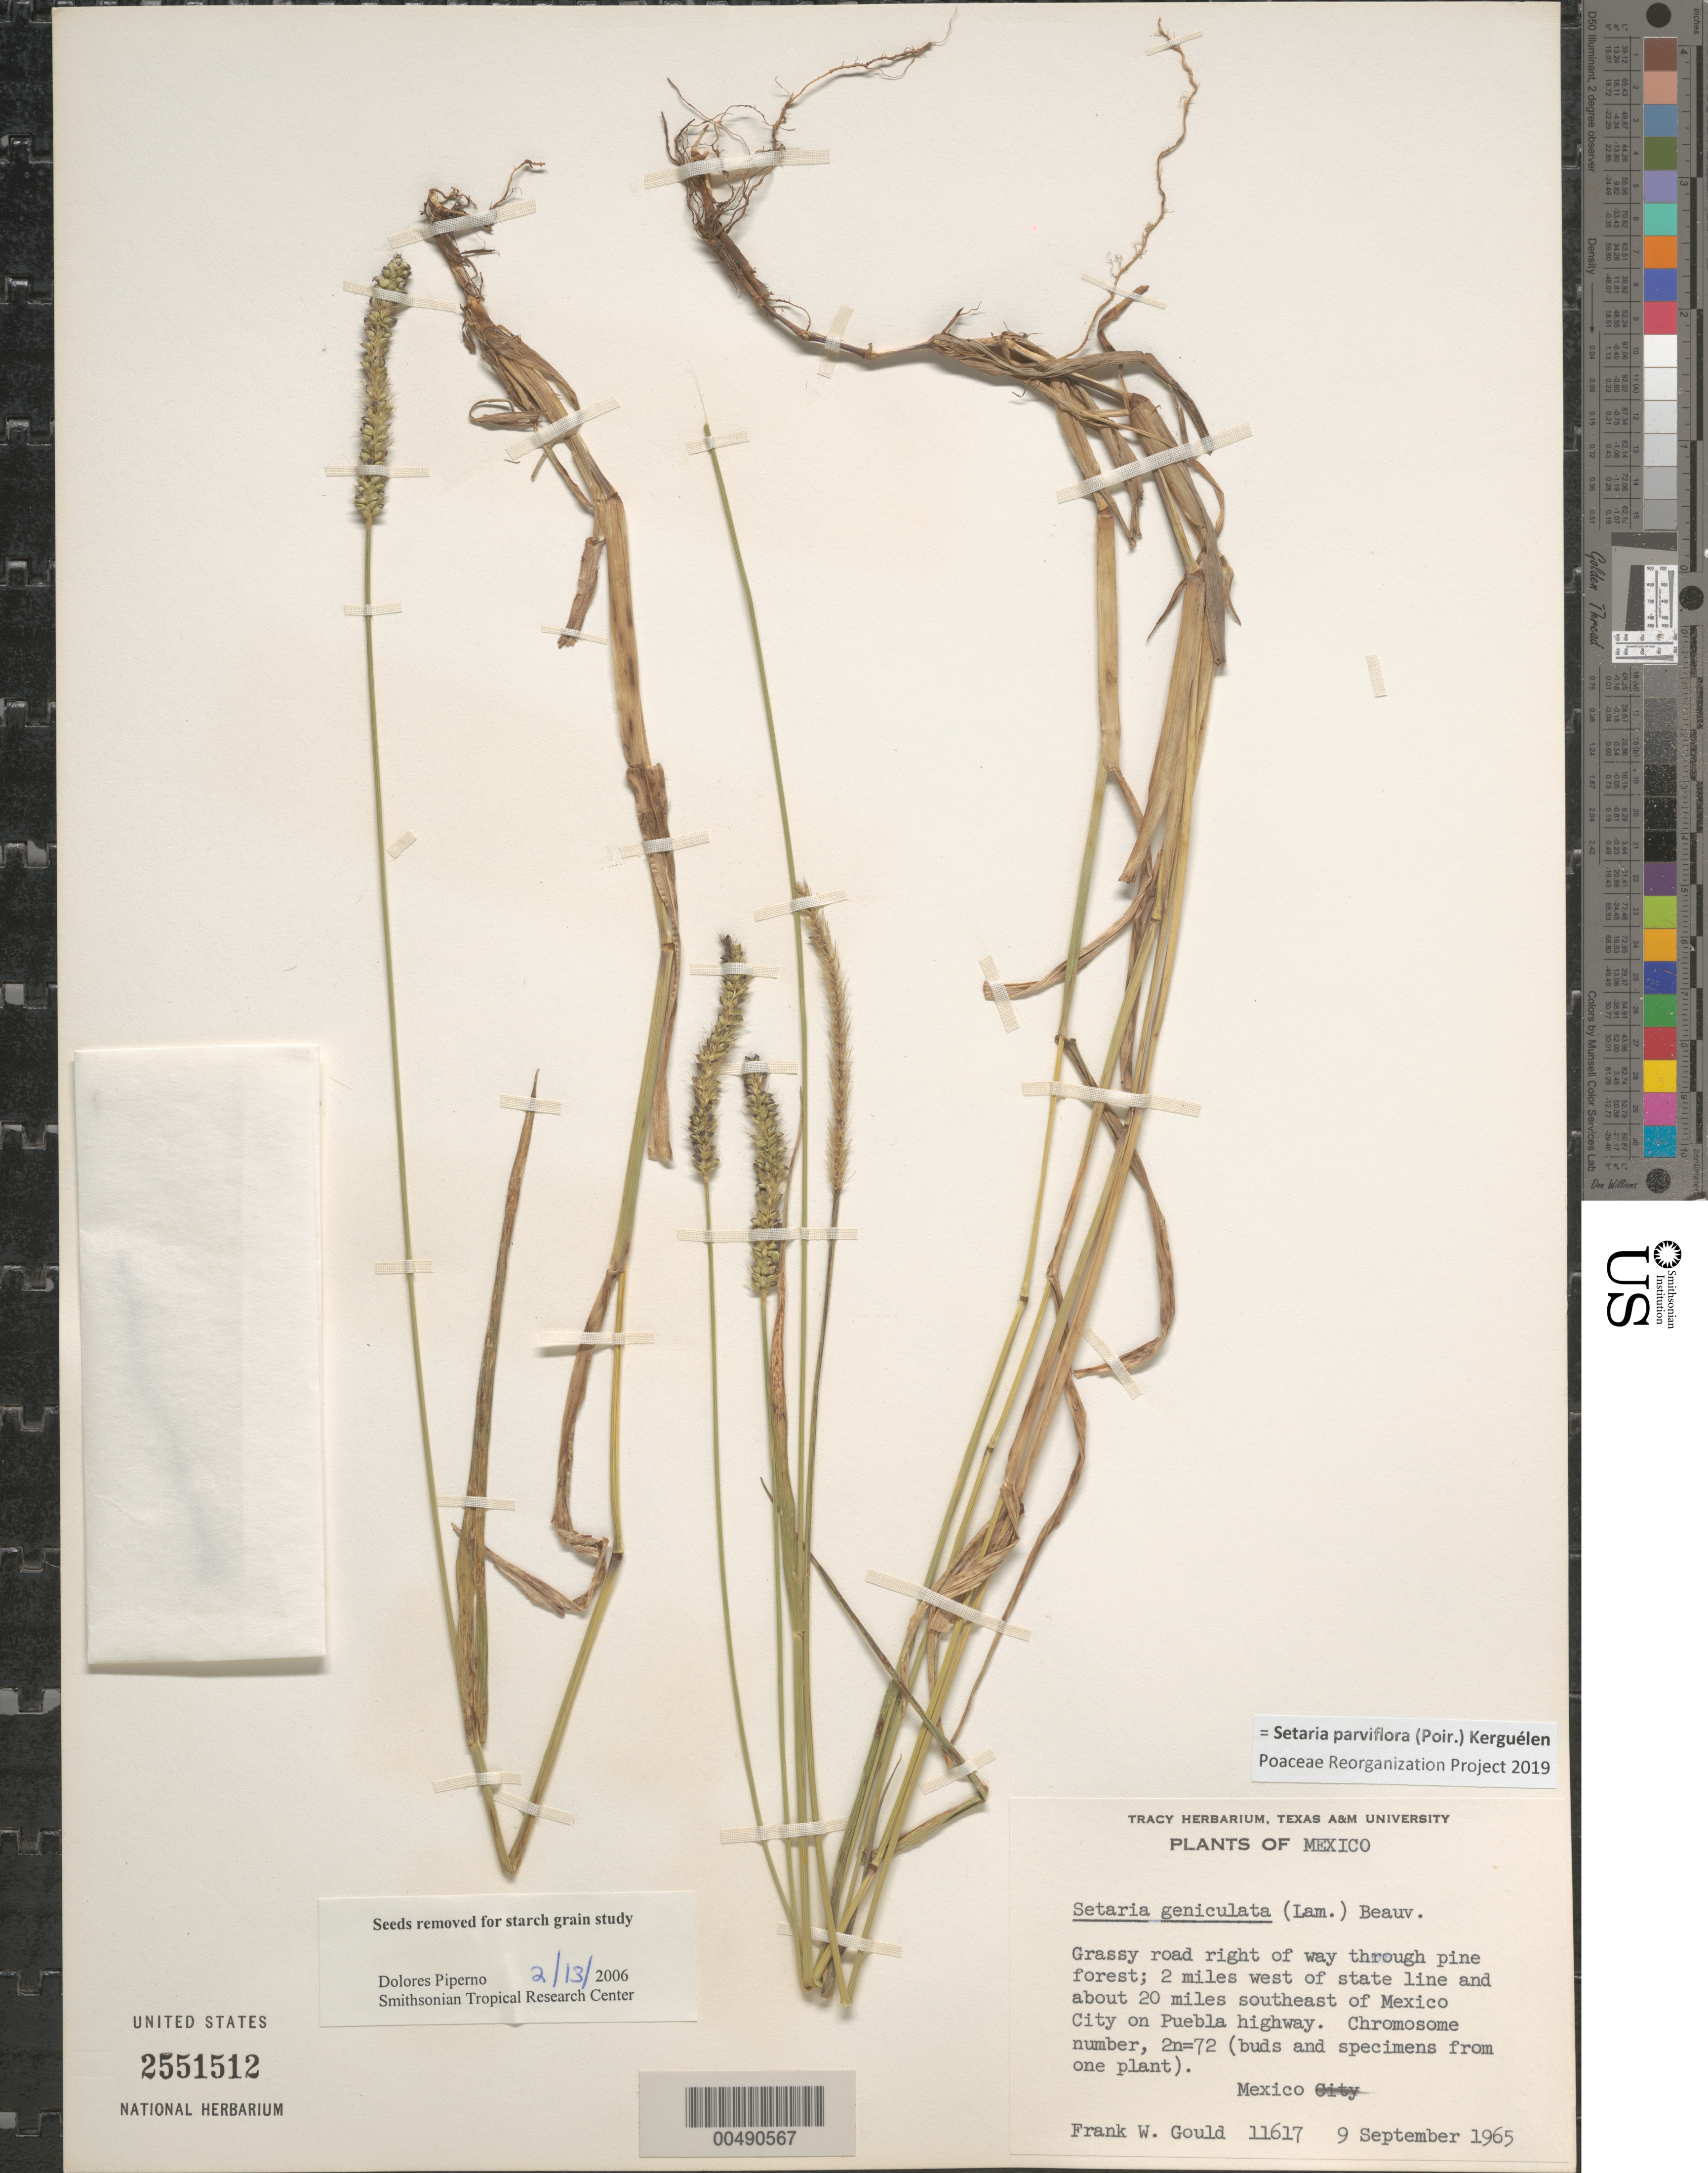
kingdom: Plantae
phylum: Tracheophyta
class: Liliopsida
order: Poales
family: Poaceae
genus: Setaria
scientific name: Setaria parviflora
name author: (Poir.) Kerguélen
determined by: Poaceae Reorganization Project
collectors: F. W. Gould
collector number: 11617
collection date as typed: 9 Sep 1965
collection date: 1965-09-09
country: Mexico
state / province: México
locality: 2 mi W of state line and about 20 mi SE of Mexico City on Puebla Hwy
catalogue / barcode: US 2551512